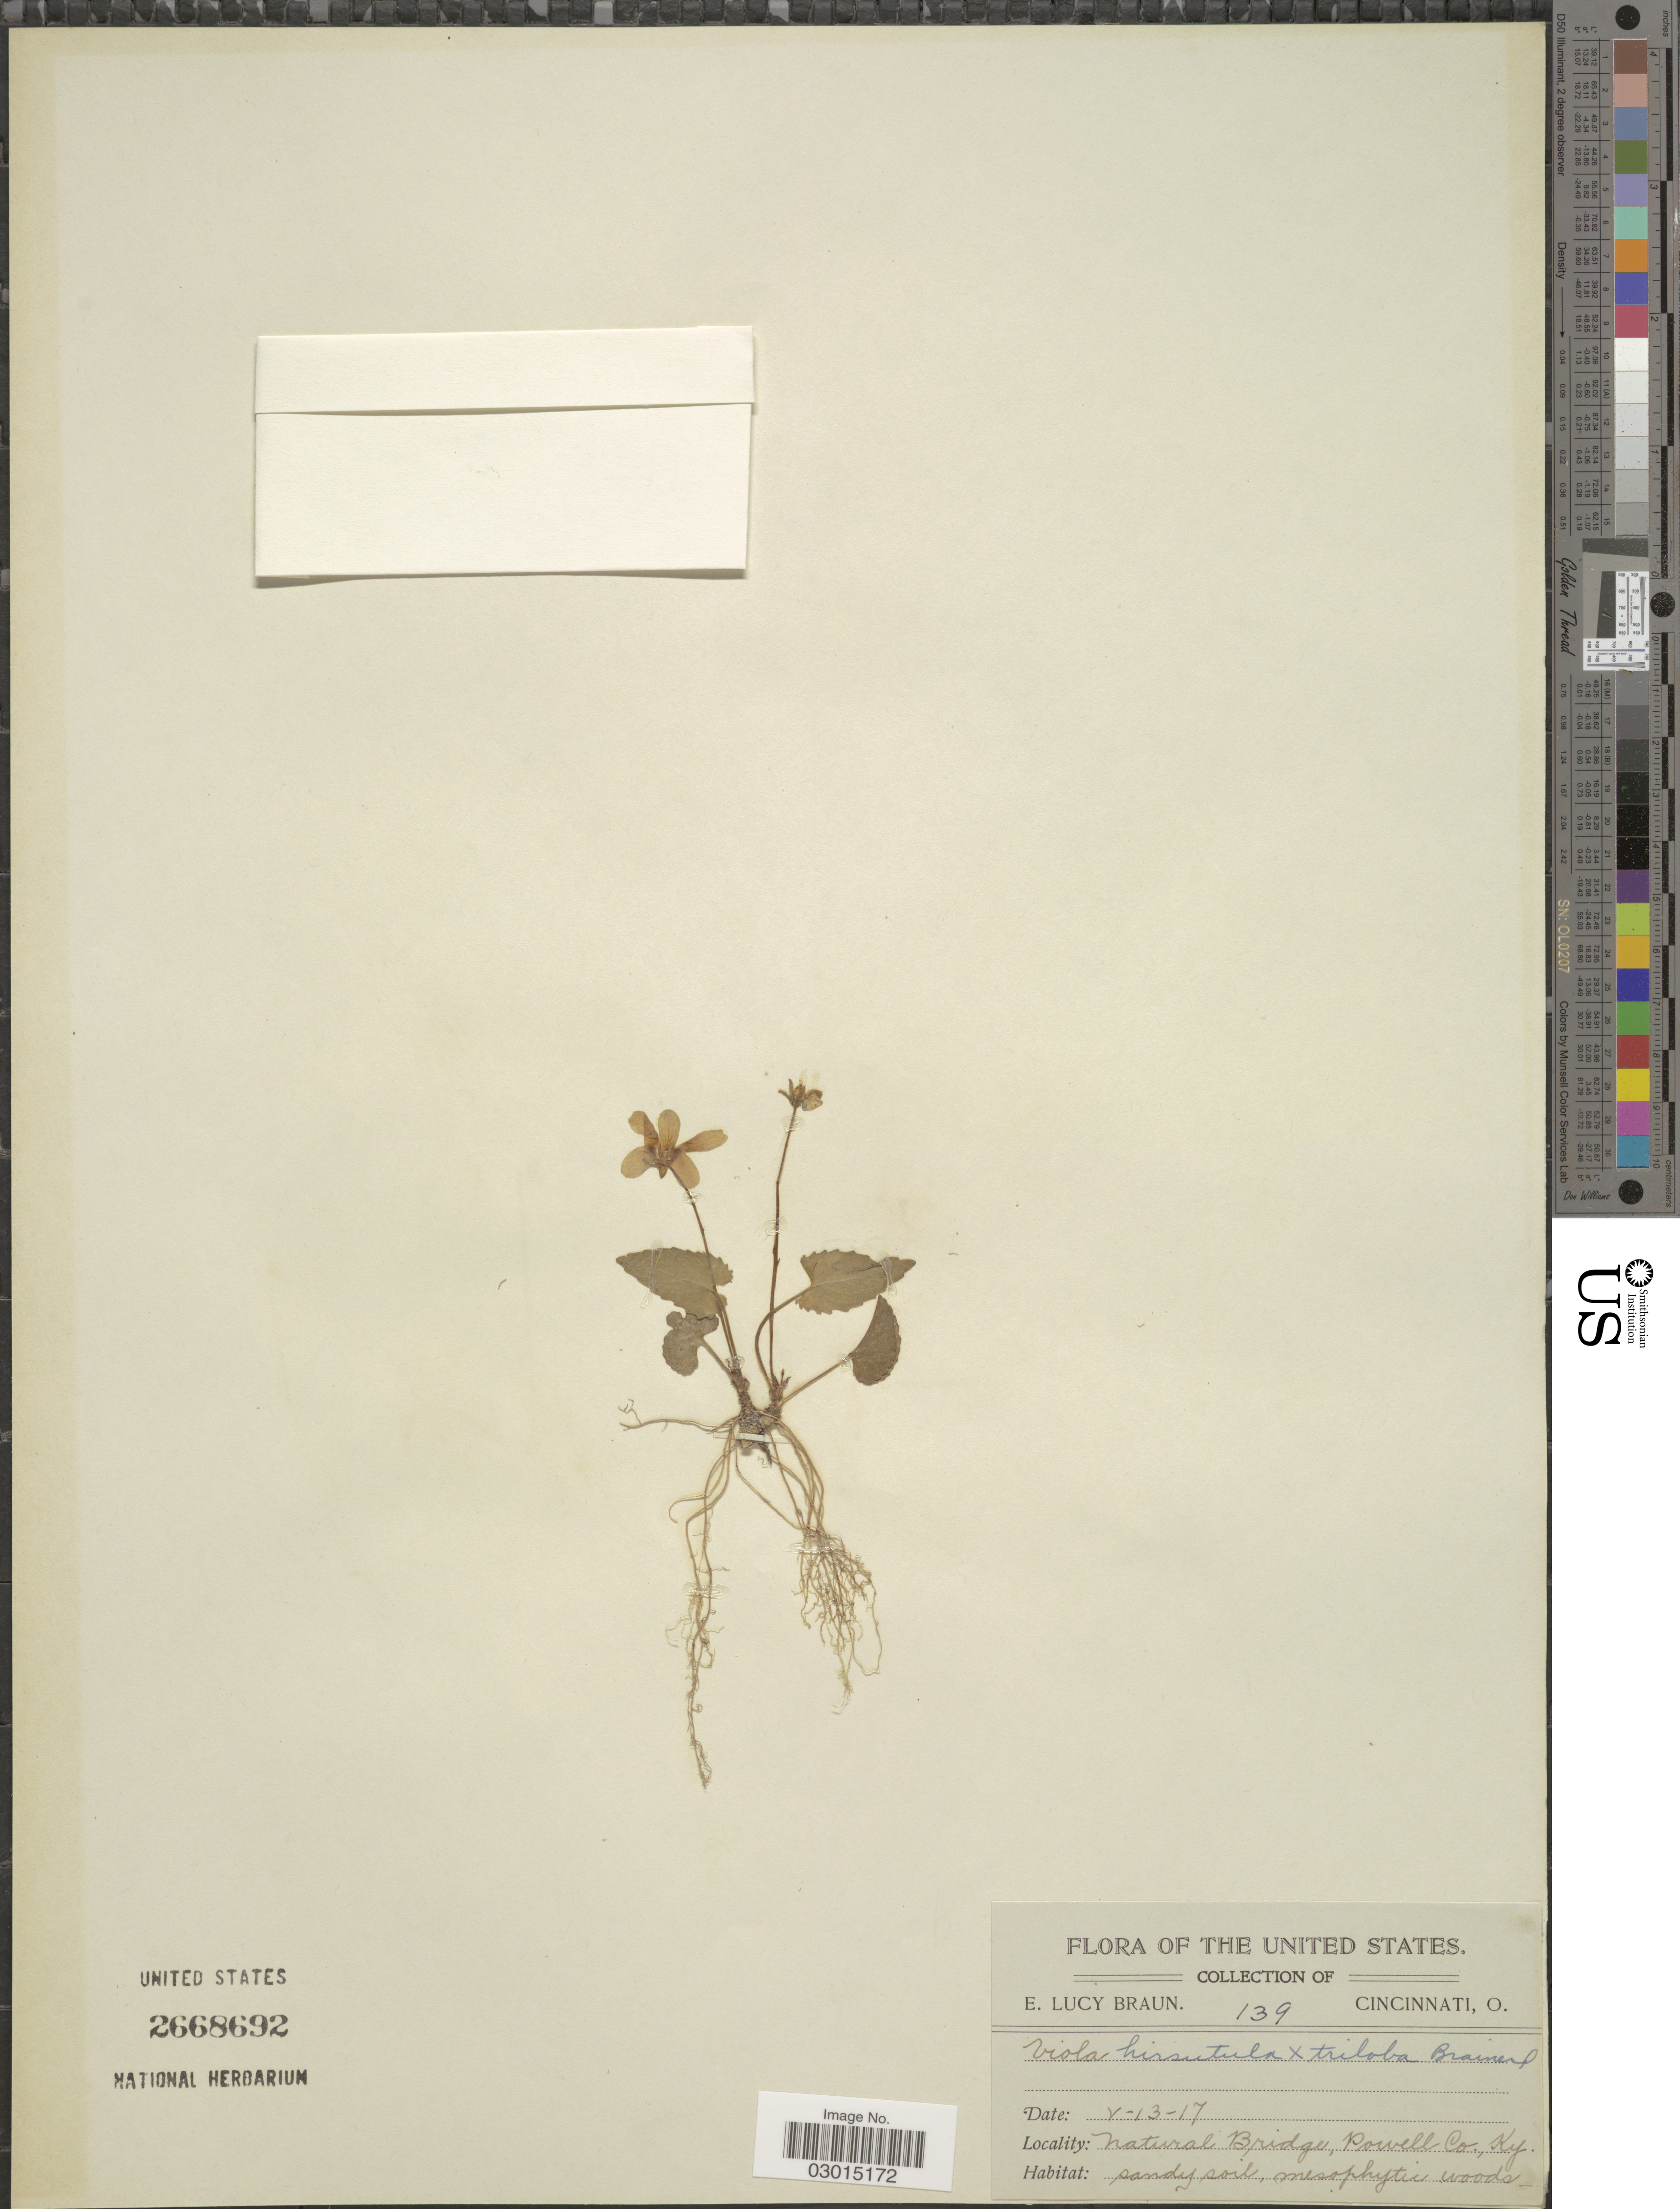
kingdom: Plantae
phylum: Tracheophyta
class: Magnoliopsida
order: Malpighiales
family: Violaceae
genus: Viola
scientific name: Viola hirsutula x V. triloba Schwein.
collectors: E. L. Braun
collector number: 139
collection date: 1917-05-13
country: United States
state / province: Kentucky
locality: Natural Bridge, Powell Co., Ky.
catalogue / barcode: US 2668692